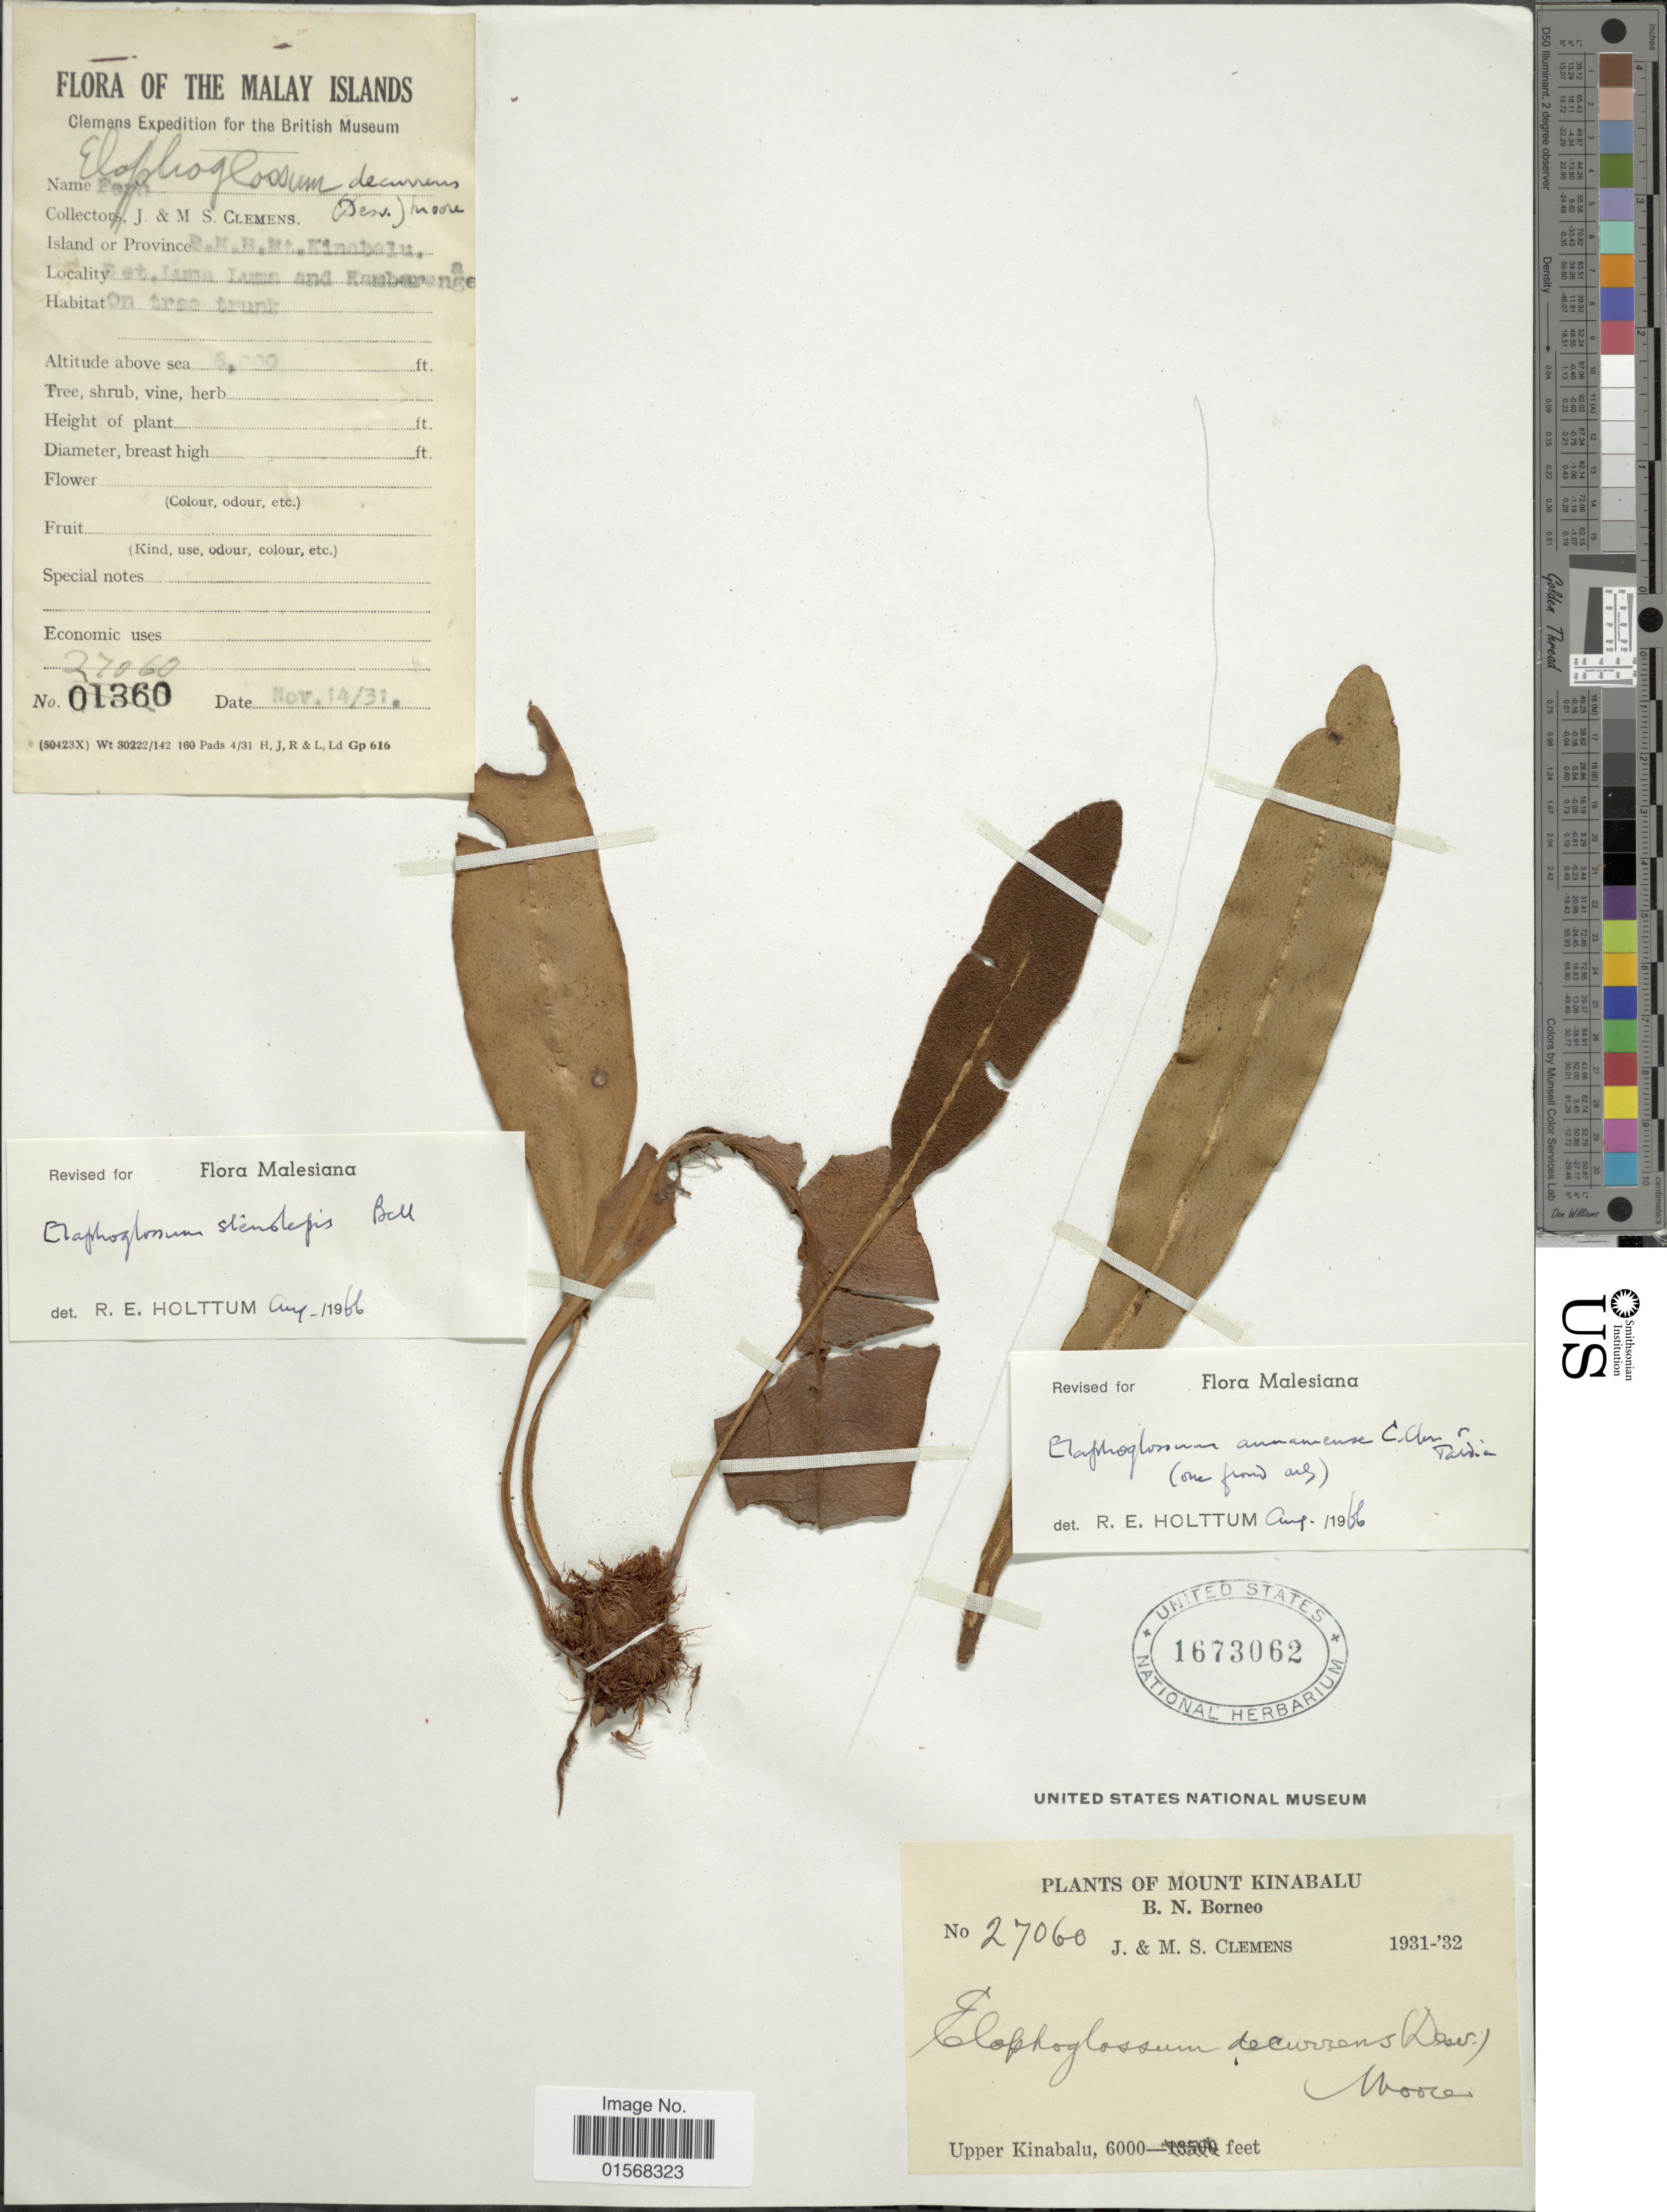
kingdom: Plantae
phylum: Tracheophyta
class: Polypodiopsida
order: Polypodiales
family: Dryopteridaceae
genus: Elaphoglossum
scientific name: Elaphoglossum stenopteris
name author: (Klotzsch) T. Moore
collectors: J. Clemens & M. S. Clemens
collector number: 27060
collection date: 1931-11-14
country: Malaysia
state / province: Sabah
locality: B. N. B. Mt Kinabalu, Bet. Lama Luma and Kanbaranage, Upper Kinabalu [interpreted]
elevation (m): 1829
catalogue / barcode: US 1673062